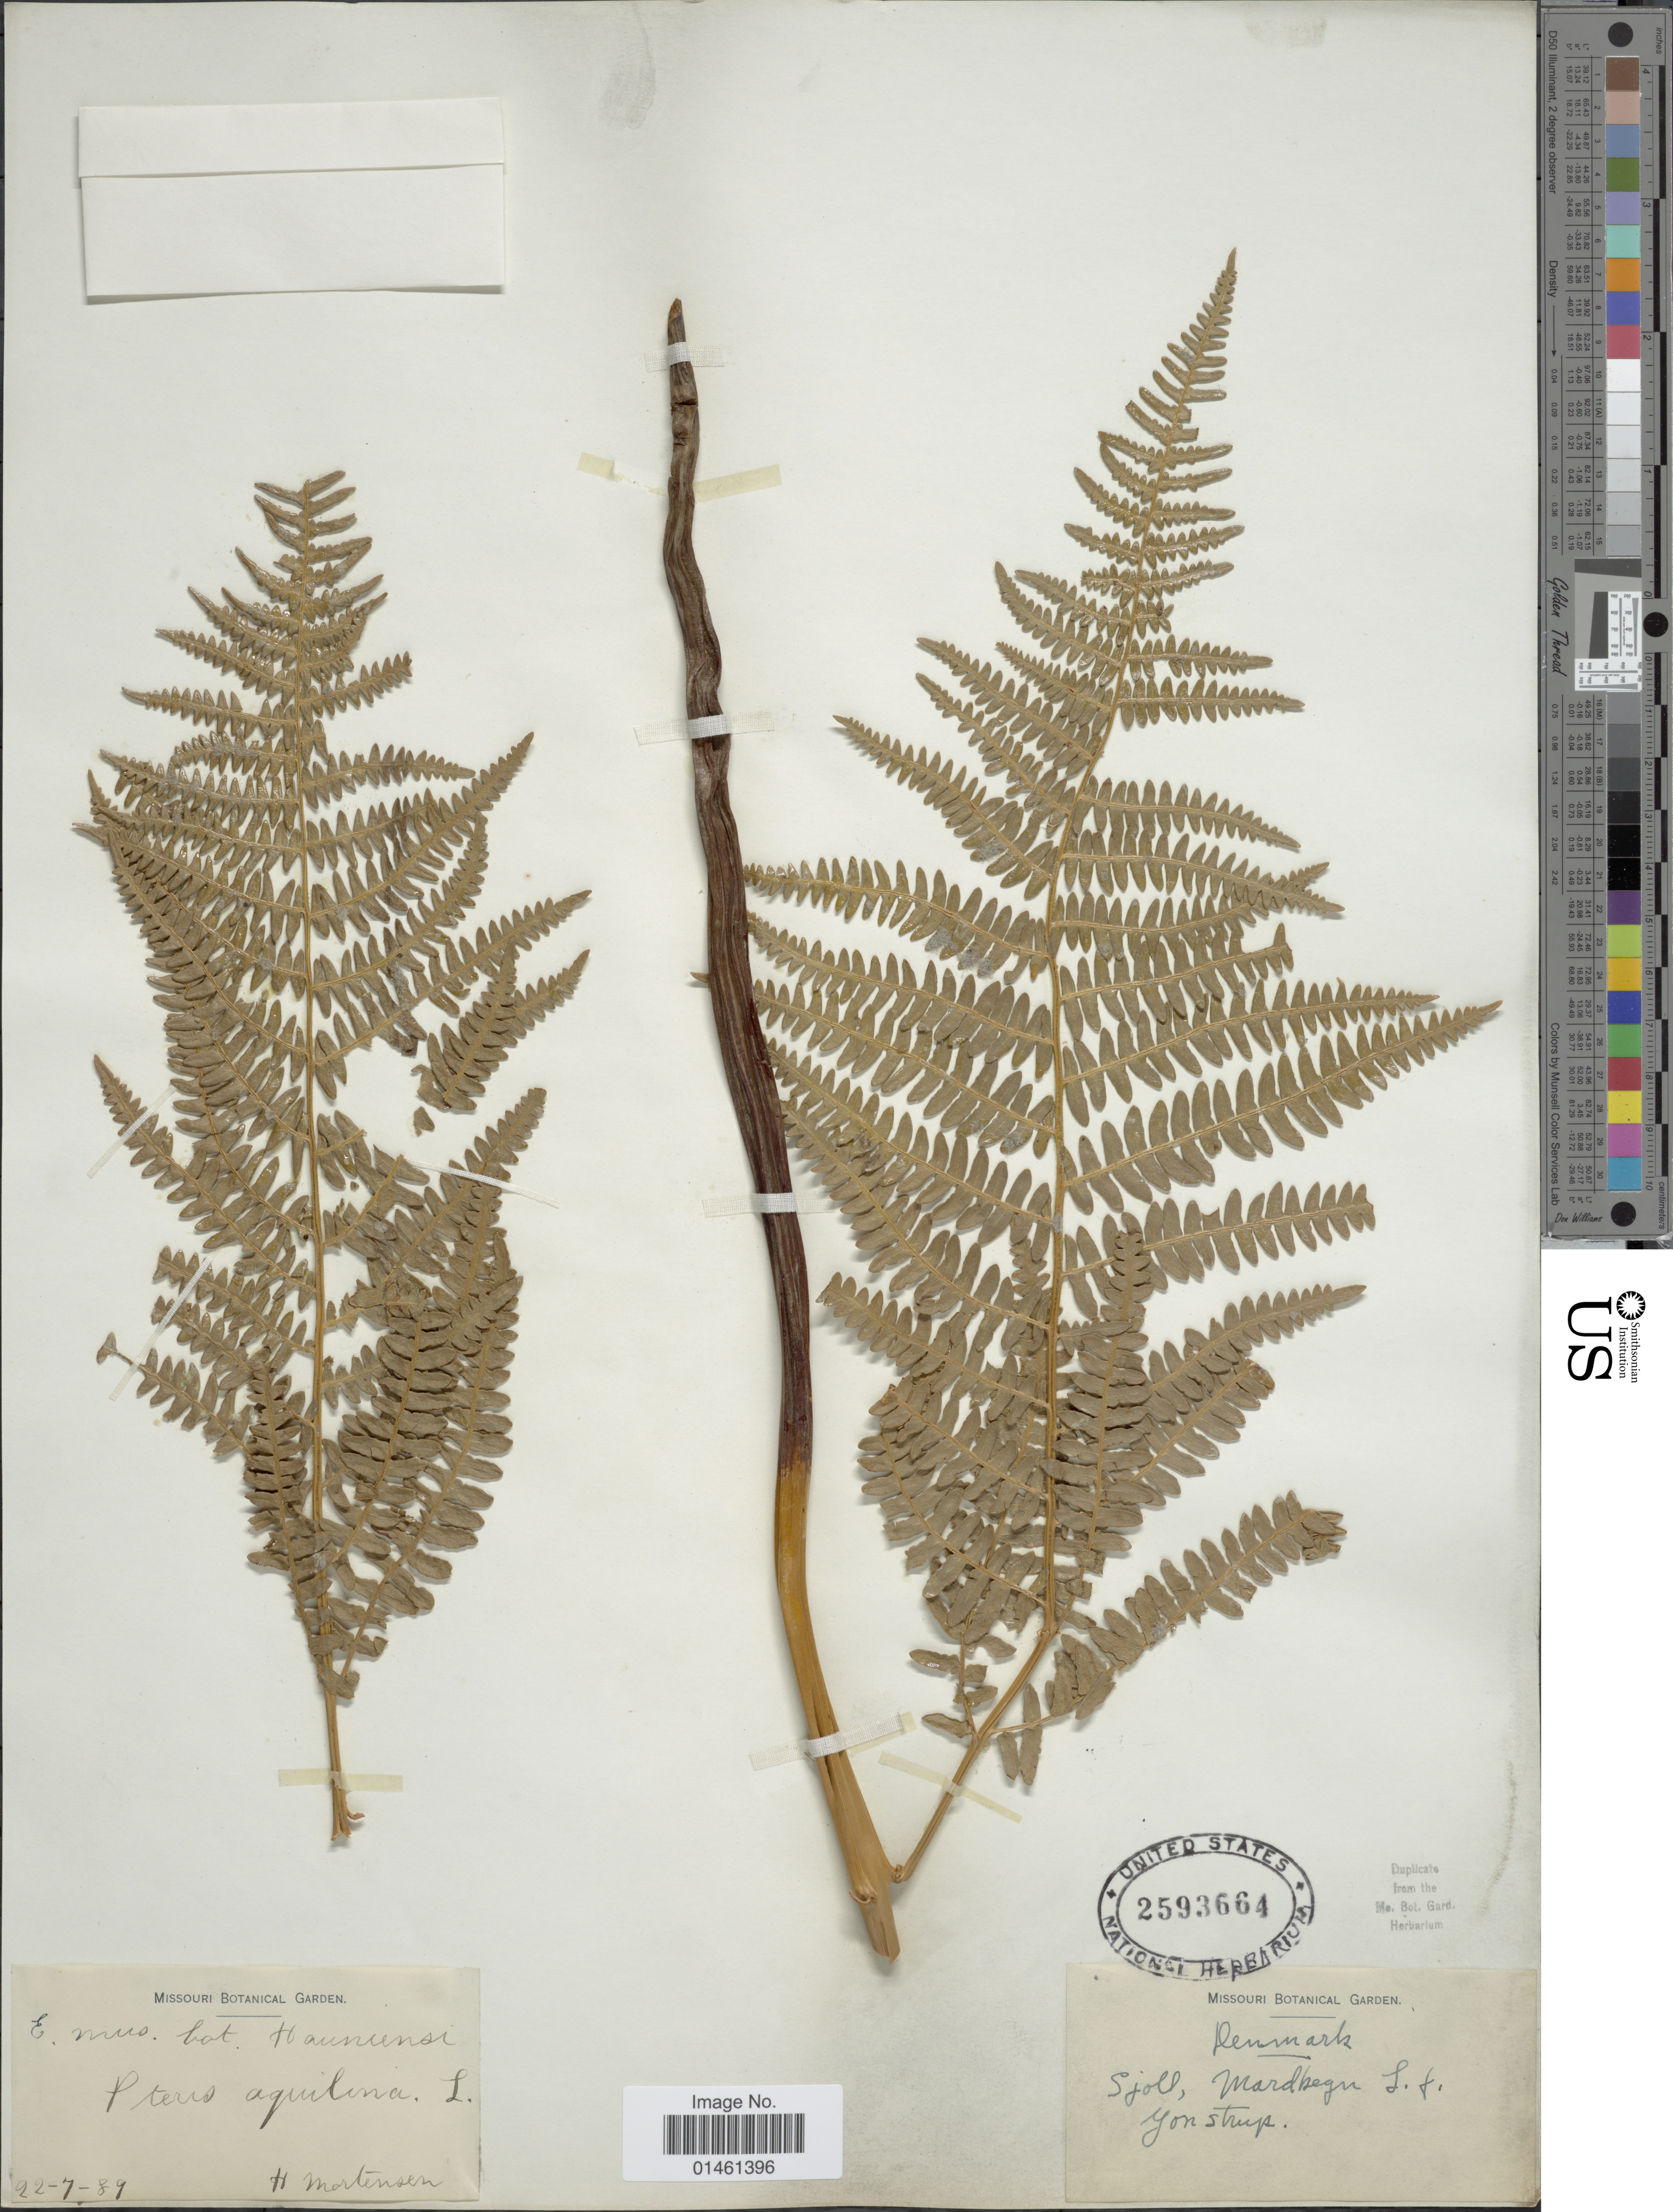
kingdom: Plantae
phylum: Tracheophyta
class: Polypodiopsida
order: Polypodiales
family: Dennstaedtiaceae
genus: Pteridium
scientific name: Pteridium aquilinum var. typicum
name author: R.M. Tryon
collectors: H. Mortensen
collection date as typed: Transcribed d/m/y: 22/7/89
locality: Yonstrup [interpreted]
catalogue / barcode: US 2593664